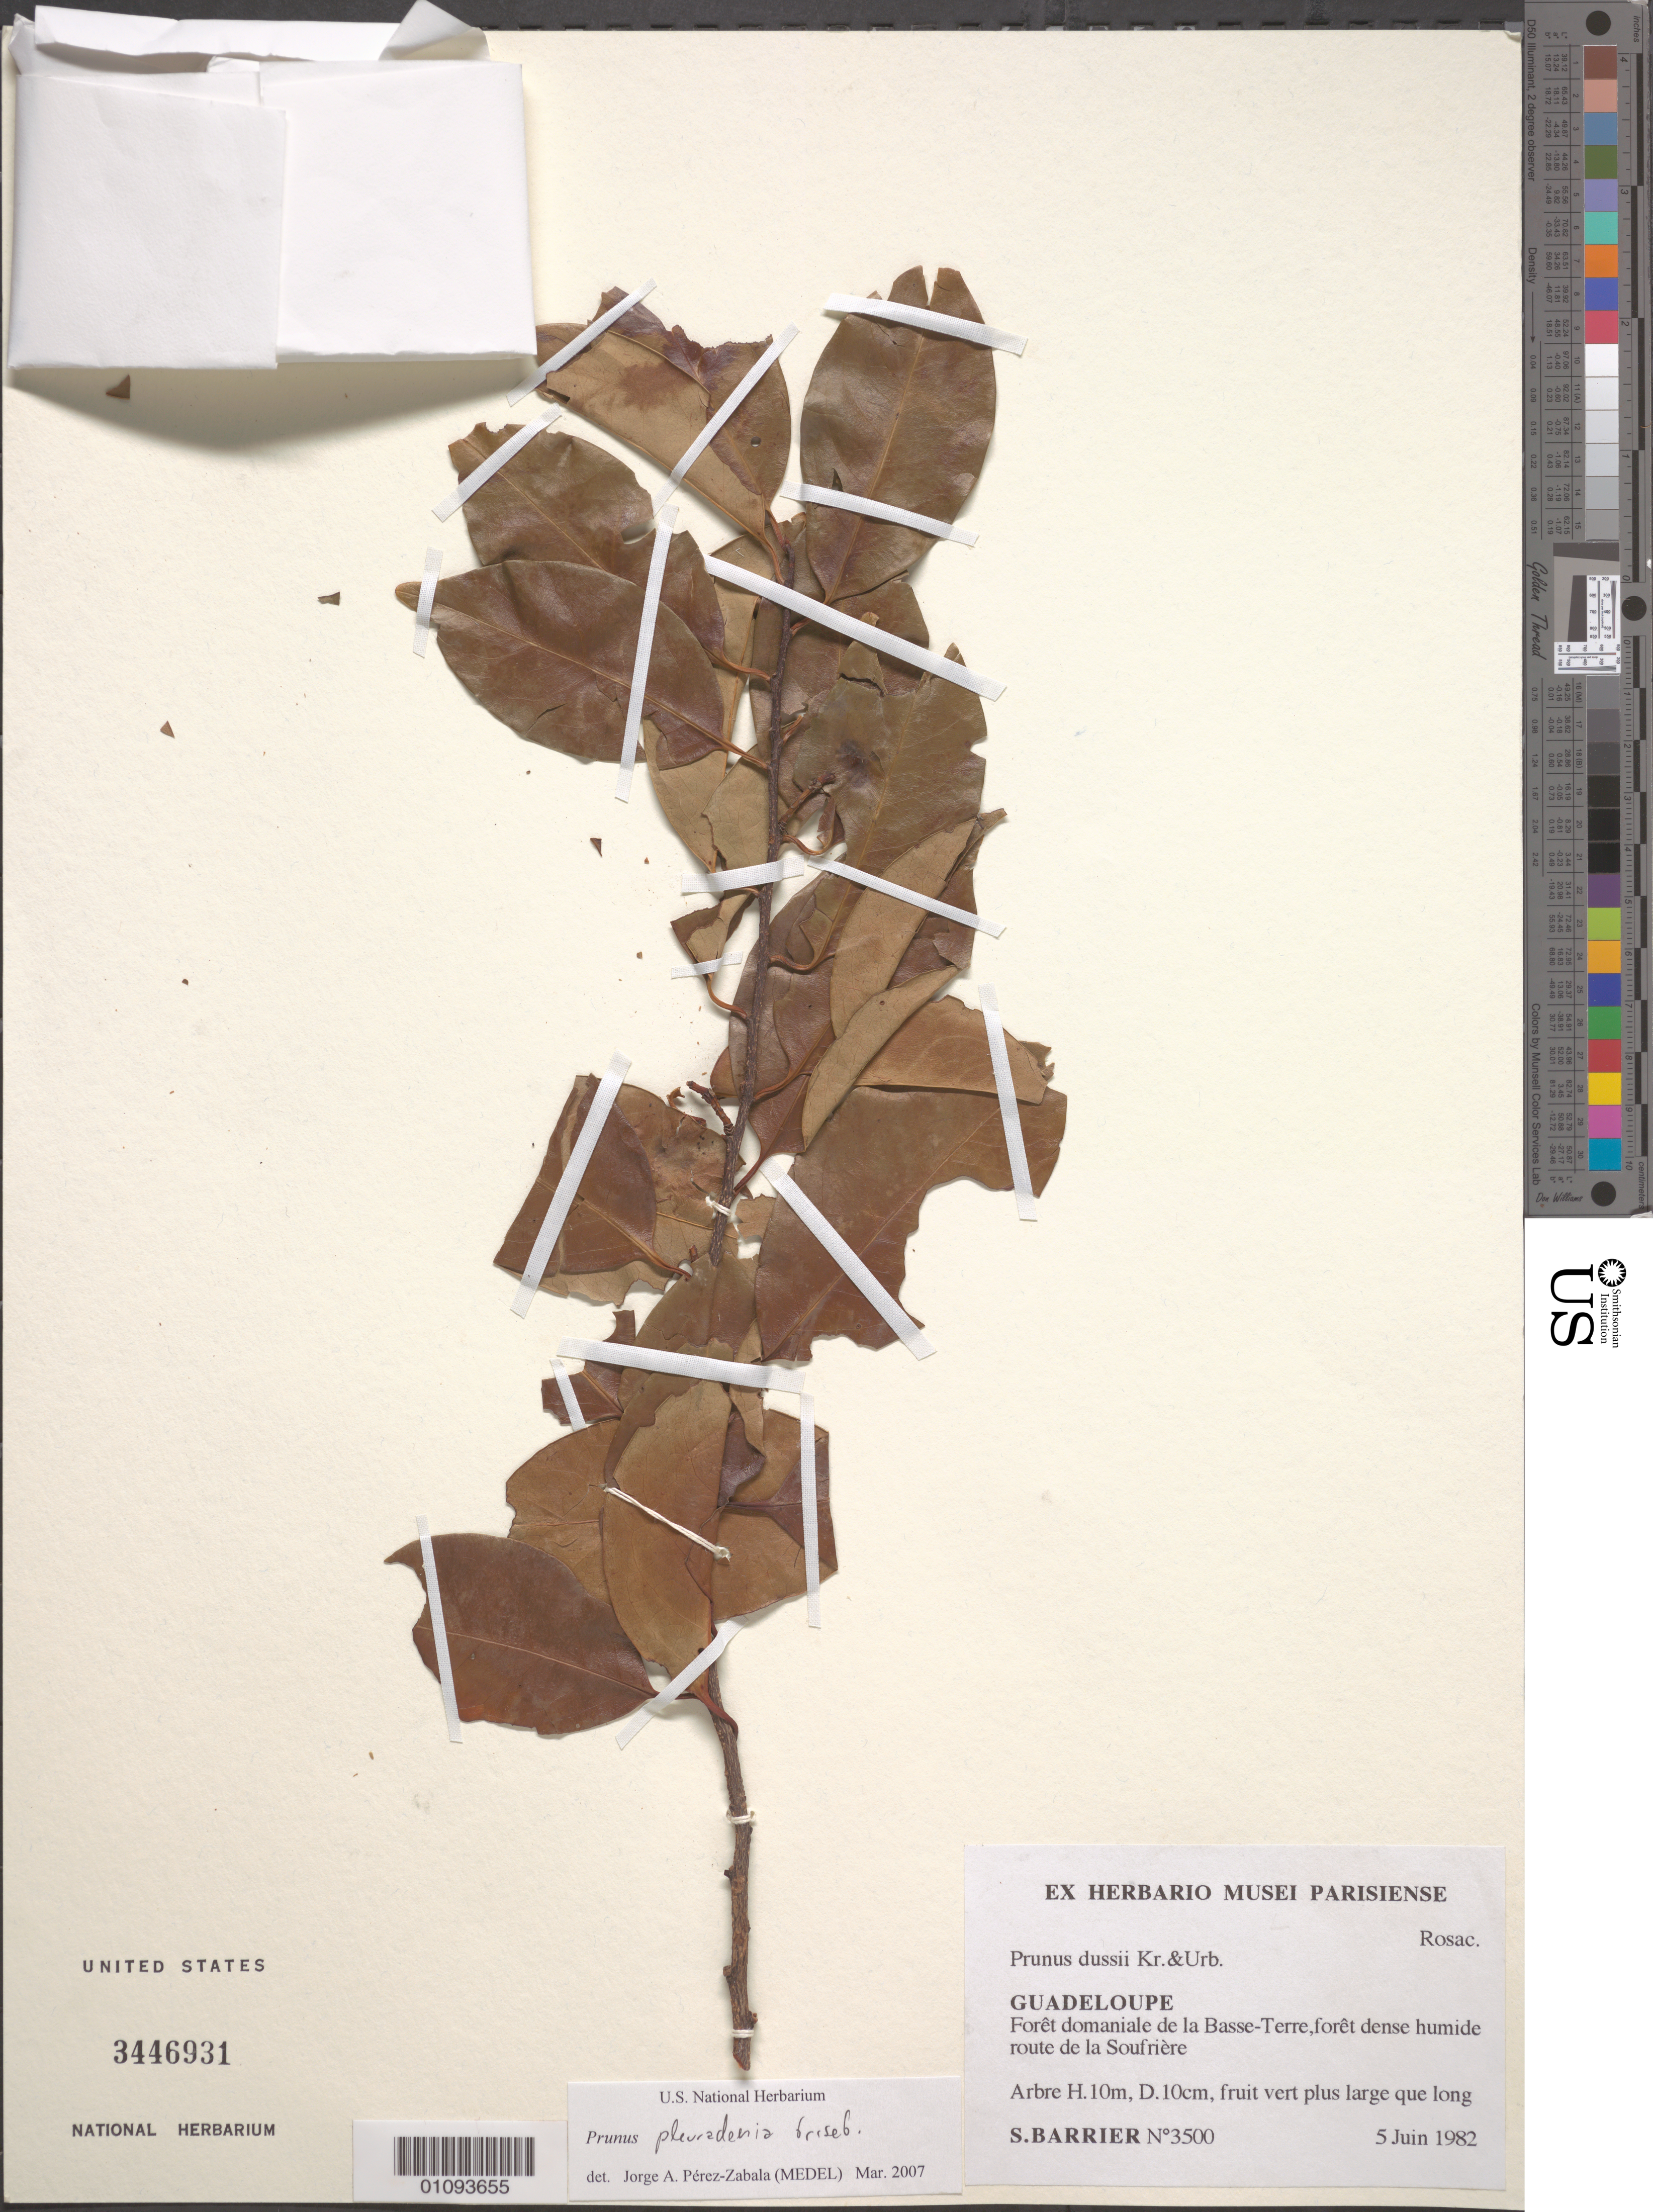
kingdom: Plantae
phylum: Tracheophyta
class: Magnoliopsida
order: Rosales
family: Rosaceae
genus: Prunus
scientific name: Prunus pleuradenia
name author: Griseb.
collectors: S. Barrier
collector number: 3500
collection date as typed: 05 Jun 1982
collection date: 1982-06-05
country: Guadeloupe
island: Basse Terre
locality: Foret domaniale de la Basse-Terre, foret dense humide route de la soufriere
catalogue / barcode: US 3446931